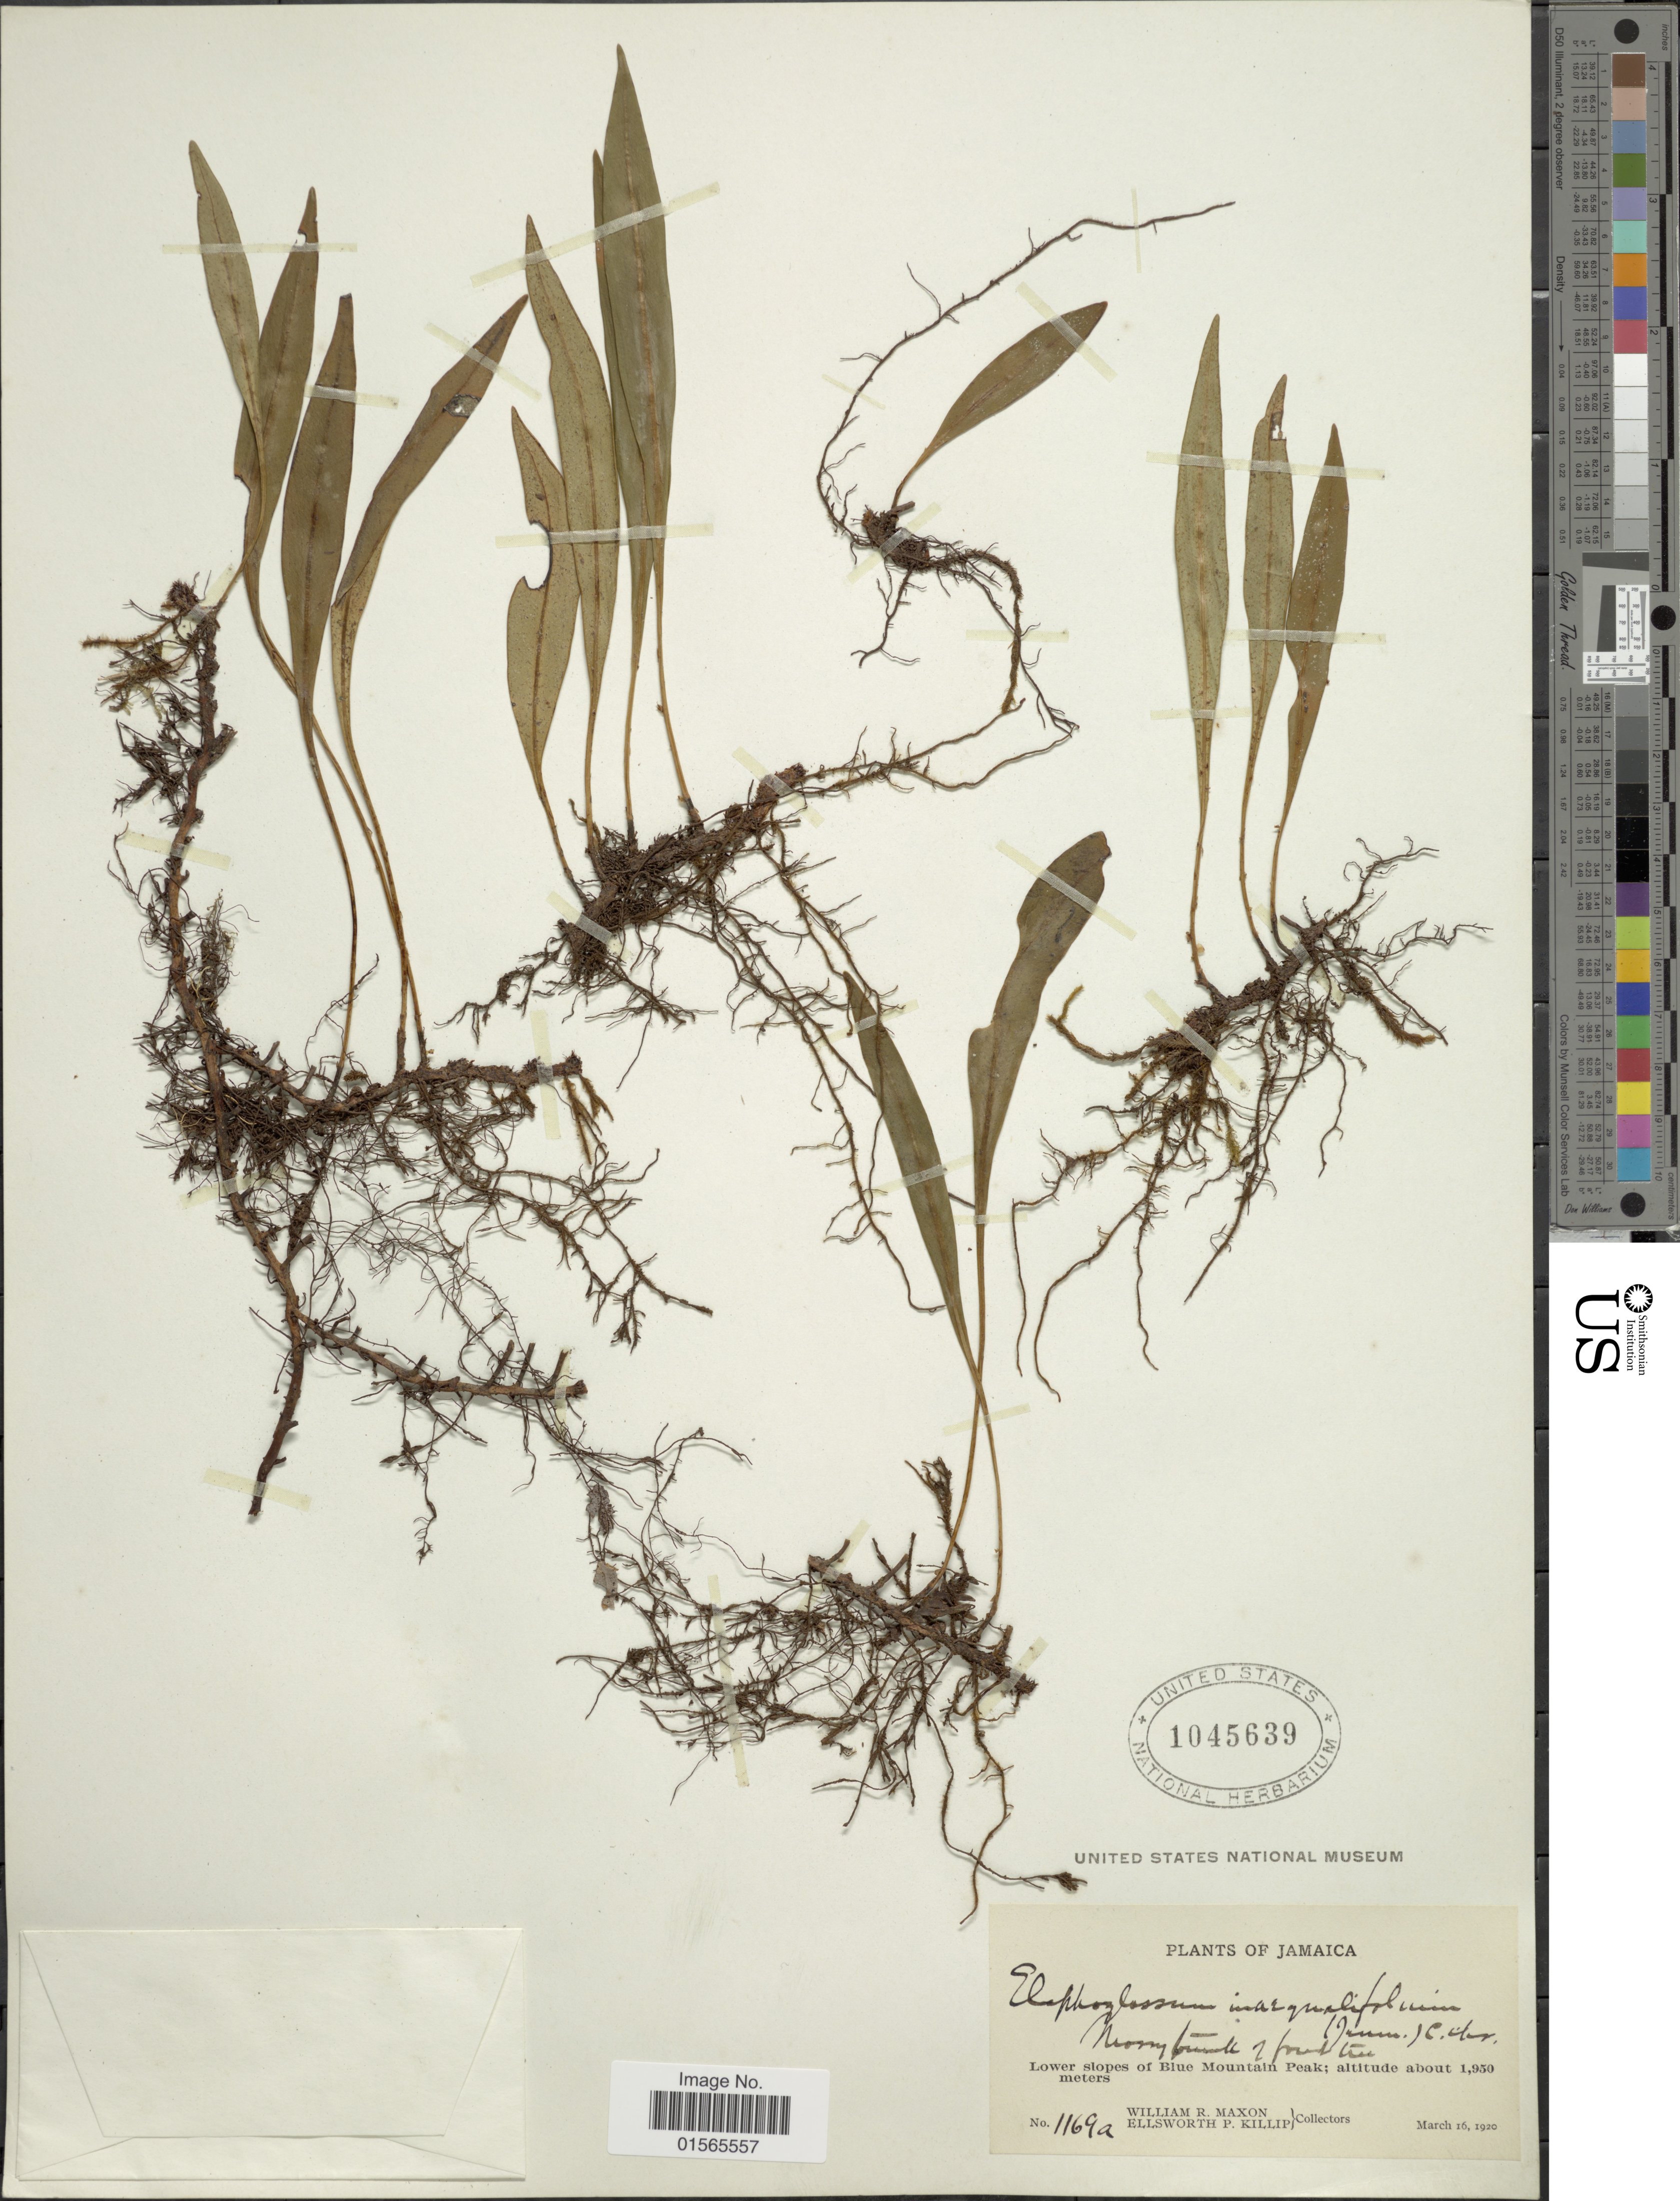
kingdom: Plantae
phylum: Tracheophyta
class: Polypodiopsida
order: Polypodiales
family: Dryopteridaceae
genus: Elaphoglossum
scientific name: Elaphoglossum inaequalifolium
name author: (Jenman) C. Chr.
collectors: W. R. Maxon & E. P. Killip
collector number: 1169a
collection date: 1920-03-16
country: Jamaica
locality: Lower slopes of Blue Mountain Peak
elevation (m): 1950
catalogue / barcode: US 1045639